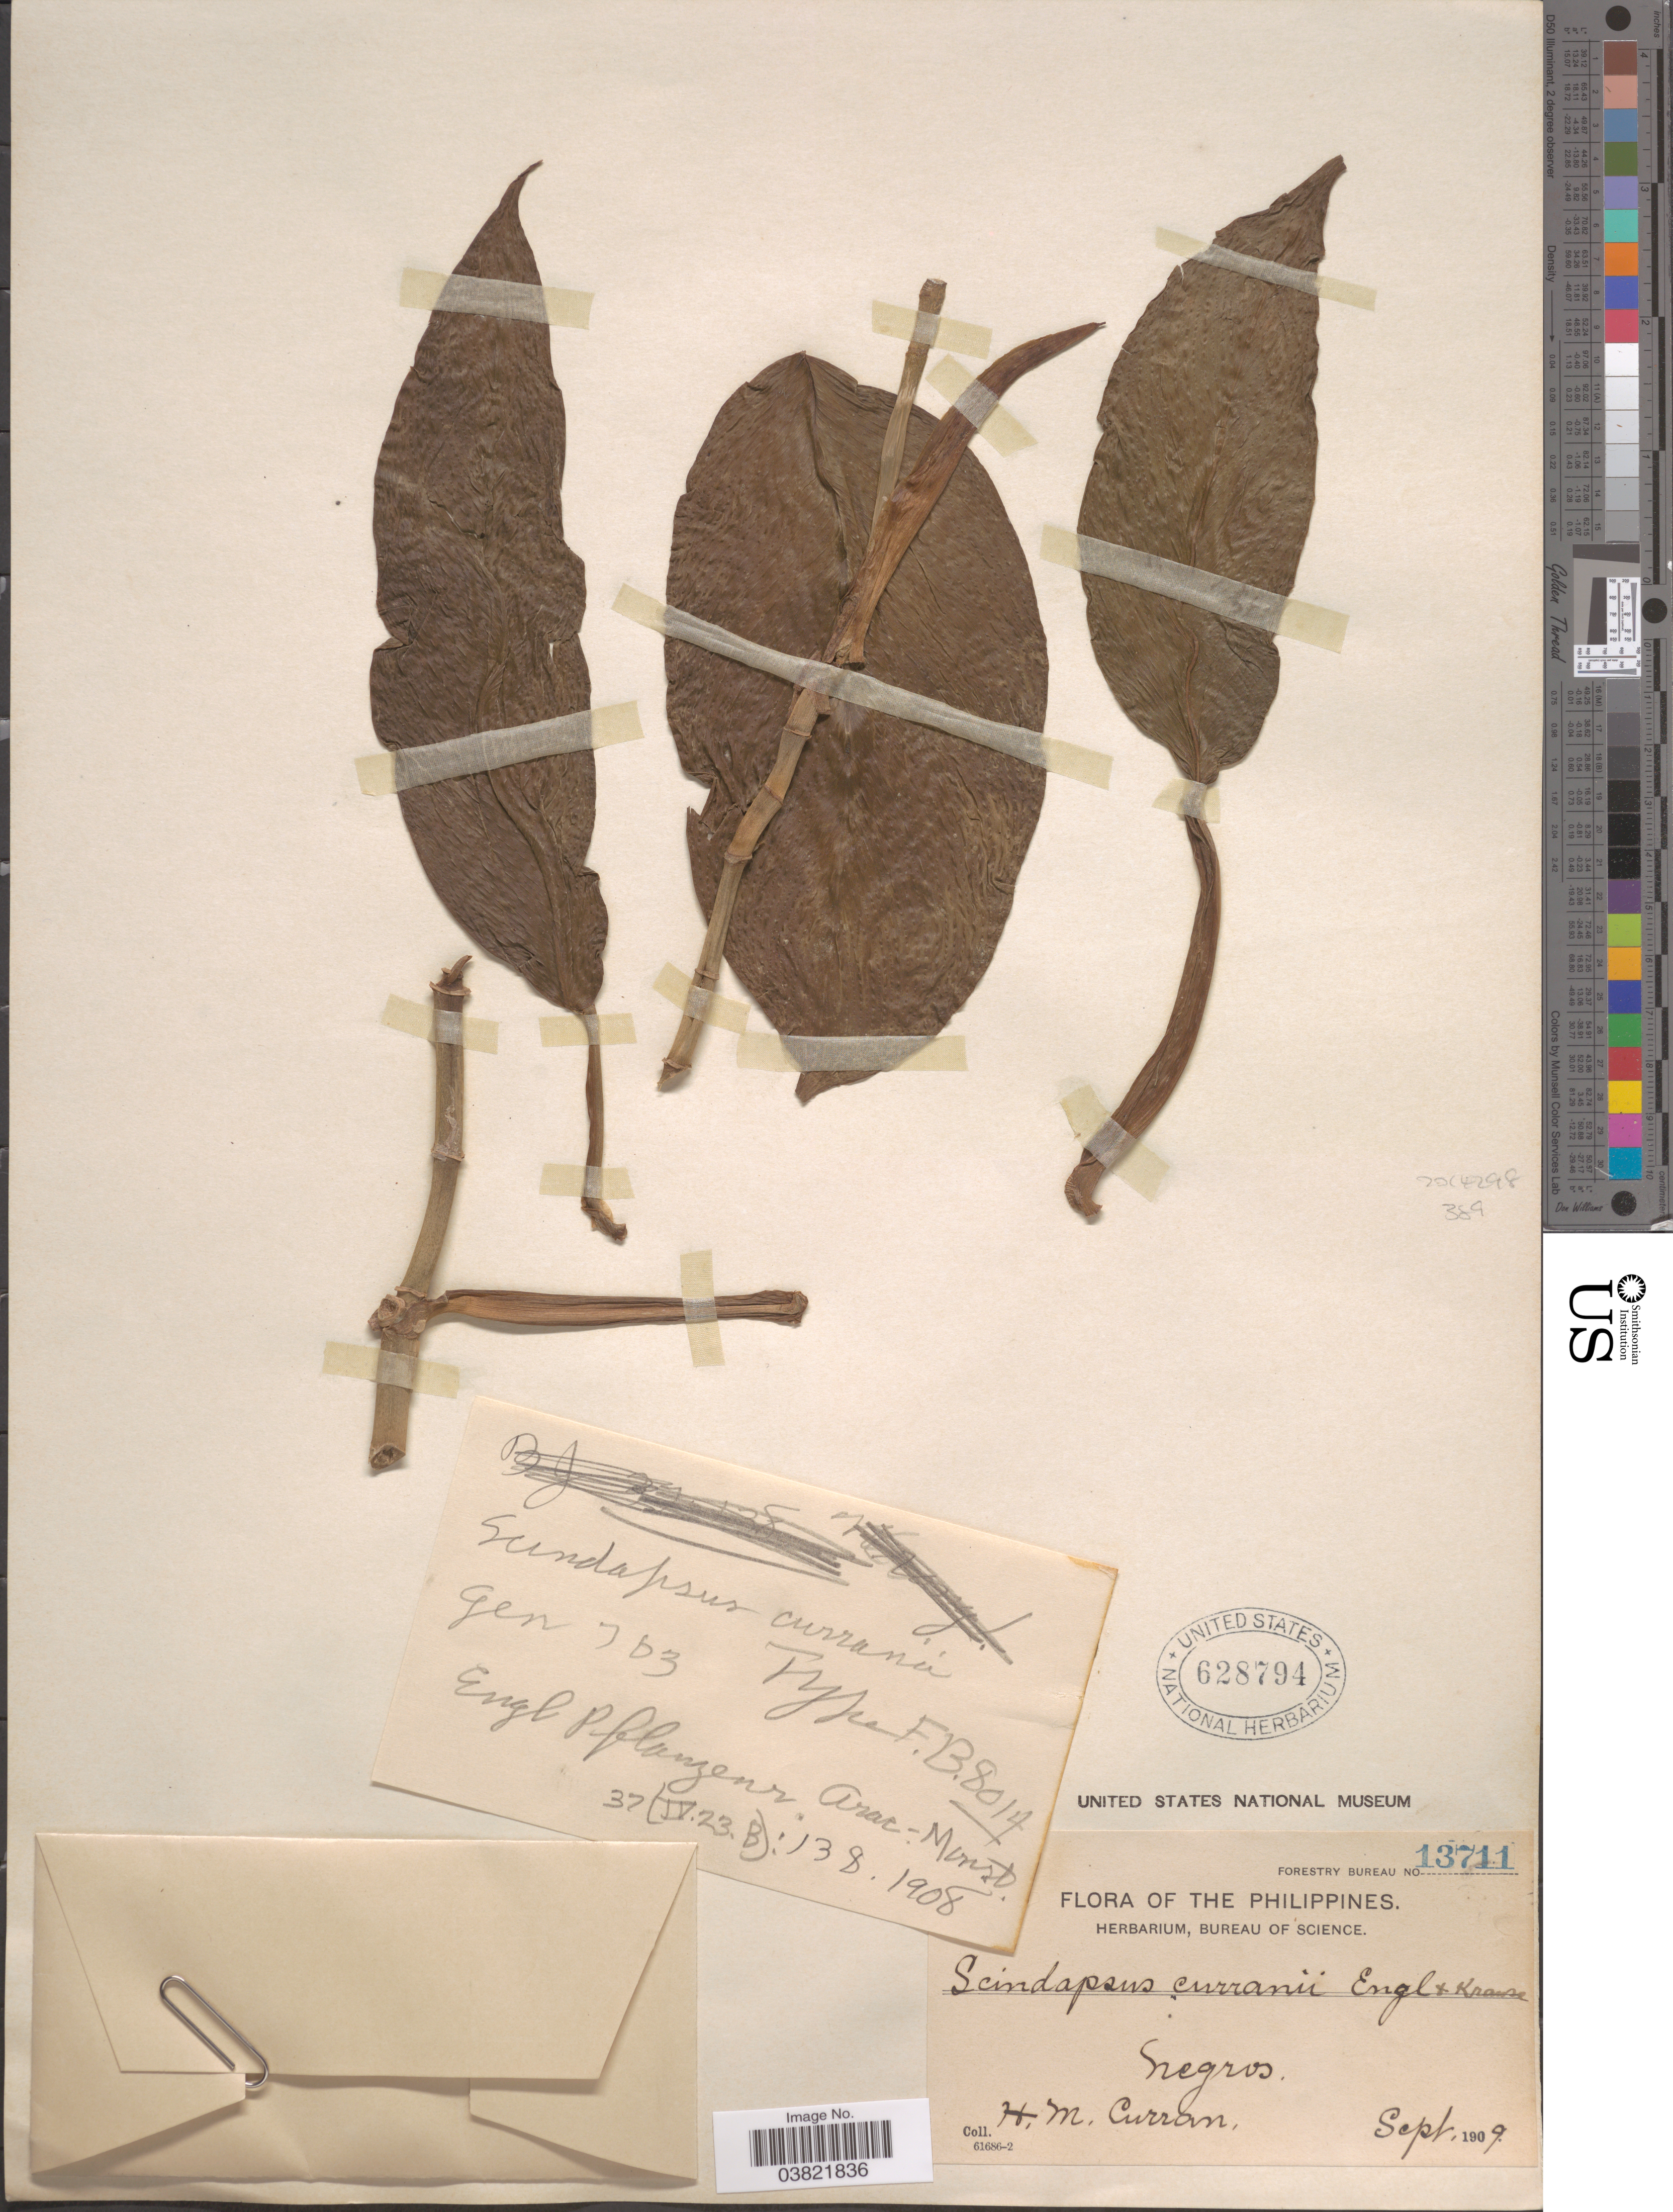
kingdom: Plantae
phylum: Tracheophyta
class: Liliopsida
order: Alismatales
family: Araceae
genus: Scindapsus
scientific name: Scindapsus curranii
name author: Engl. & K. Krause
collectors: H. M. Curran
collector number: Forestry Bureau 13711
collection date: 1909-09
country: Philippines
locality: Negros.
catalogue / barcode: US 628794